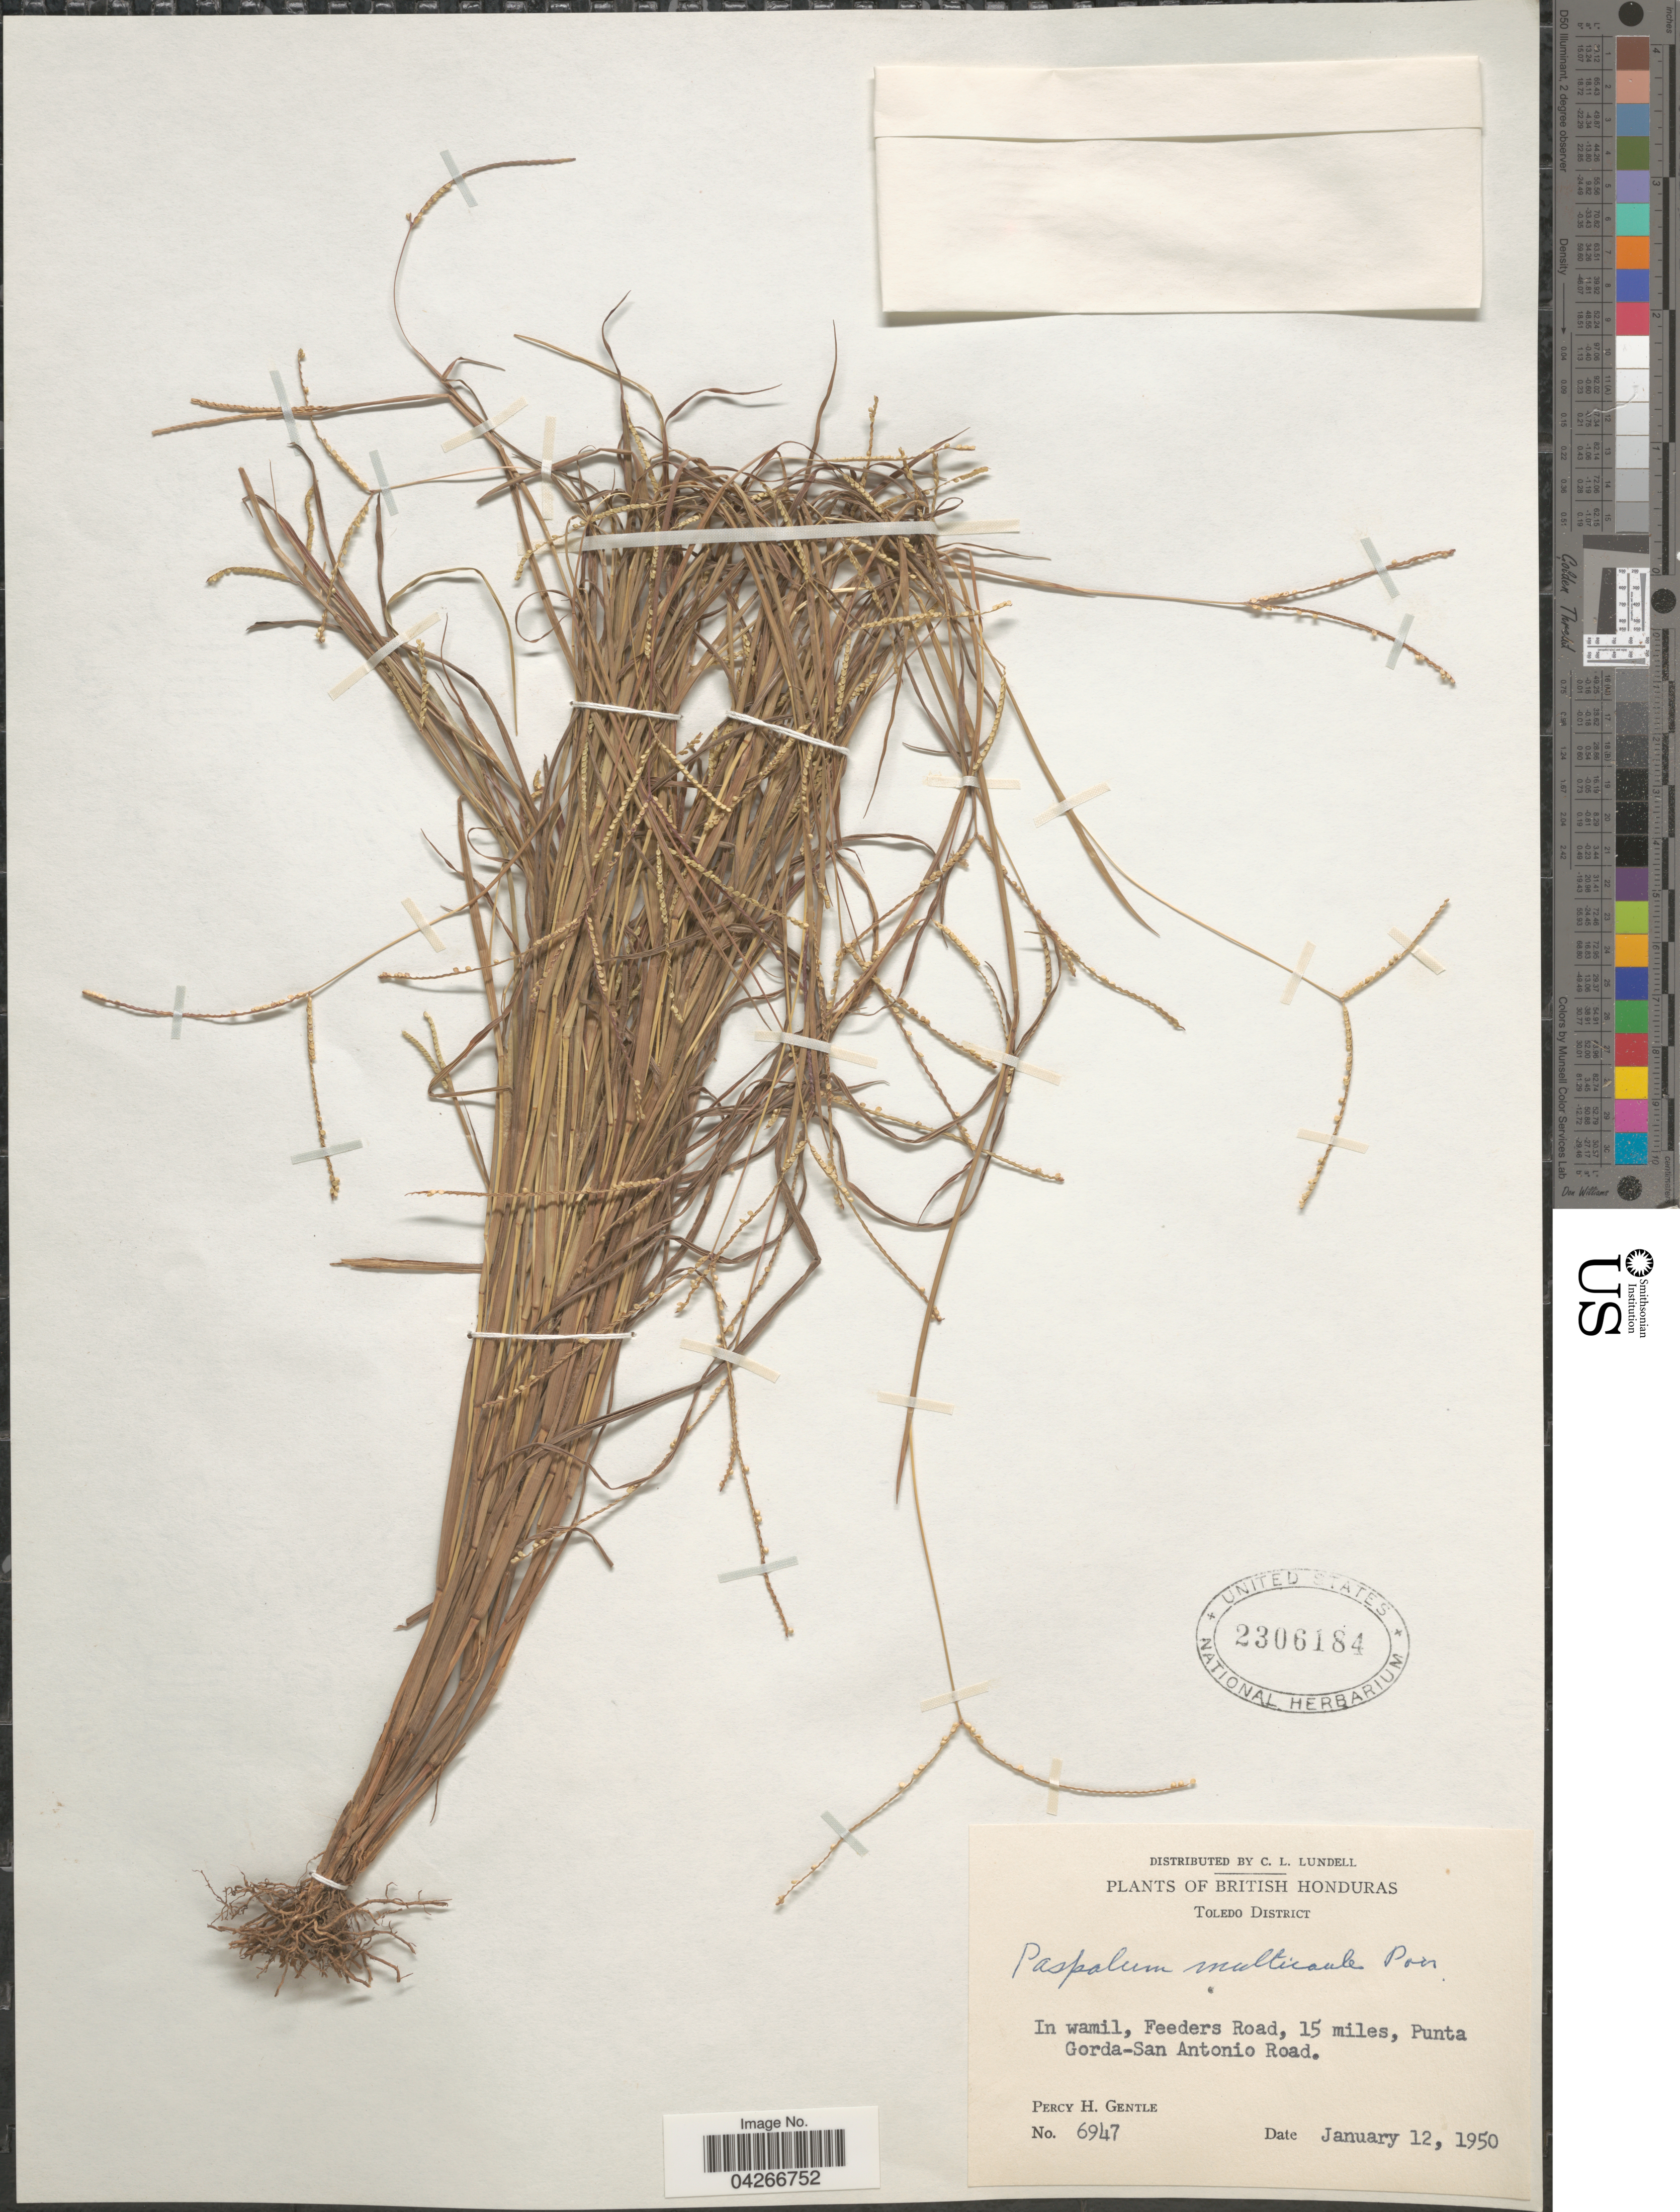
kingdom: Plantae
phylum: Tracheophyta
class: Liliopsida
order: Poales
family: Poaceae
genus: Paspalum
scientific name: Paspalum multicaule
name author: Poir. in Lam.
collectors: P. H. Gentle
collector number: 6947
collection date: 1950-01-12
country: Belize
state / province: Toledo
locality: British Honduras. Toledo District. In wamil, Feeders Road, 15 miles, Punta Gorda-San Antonio Road.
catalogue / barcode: US 2306184